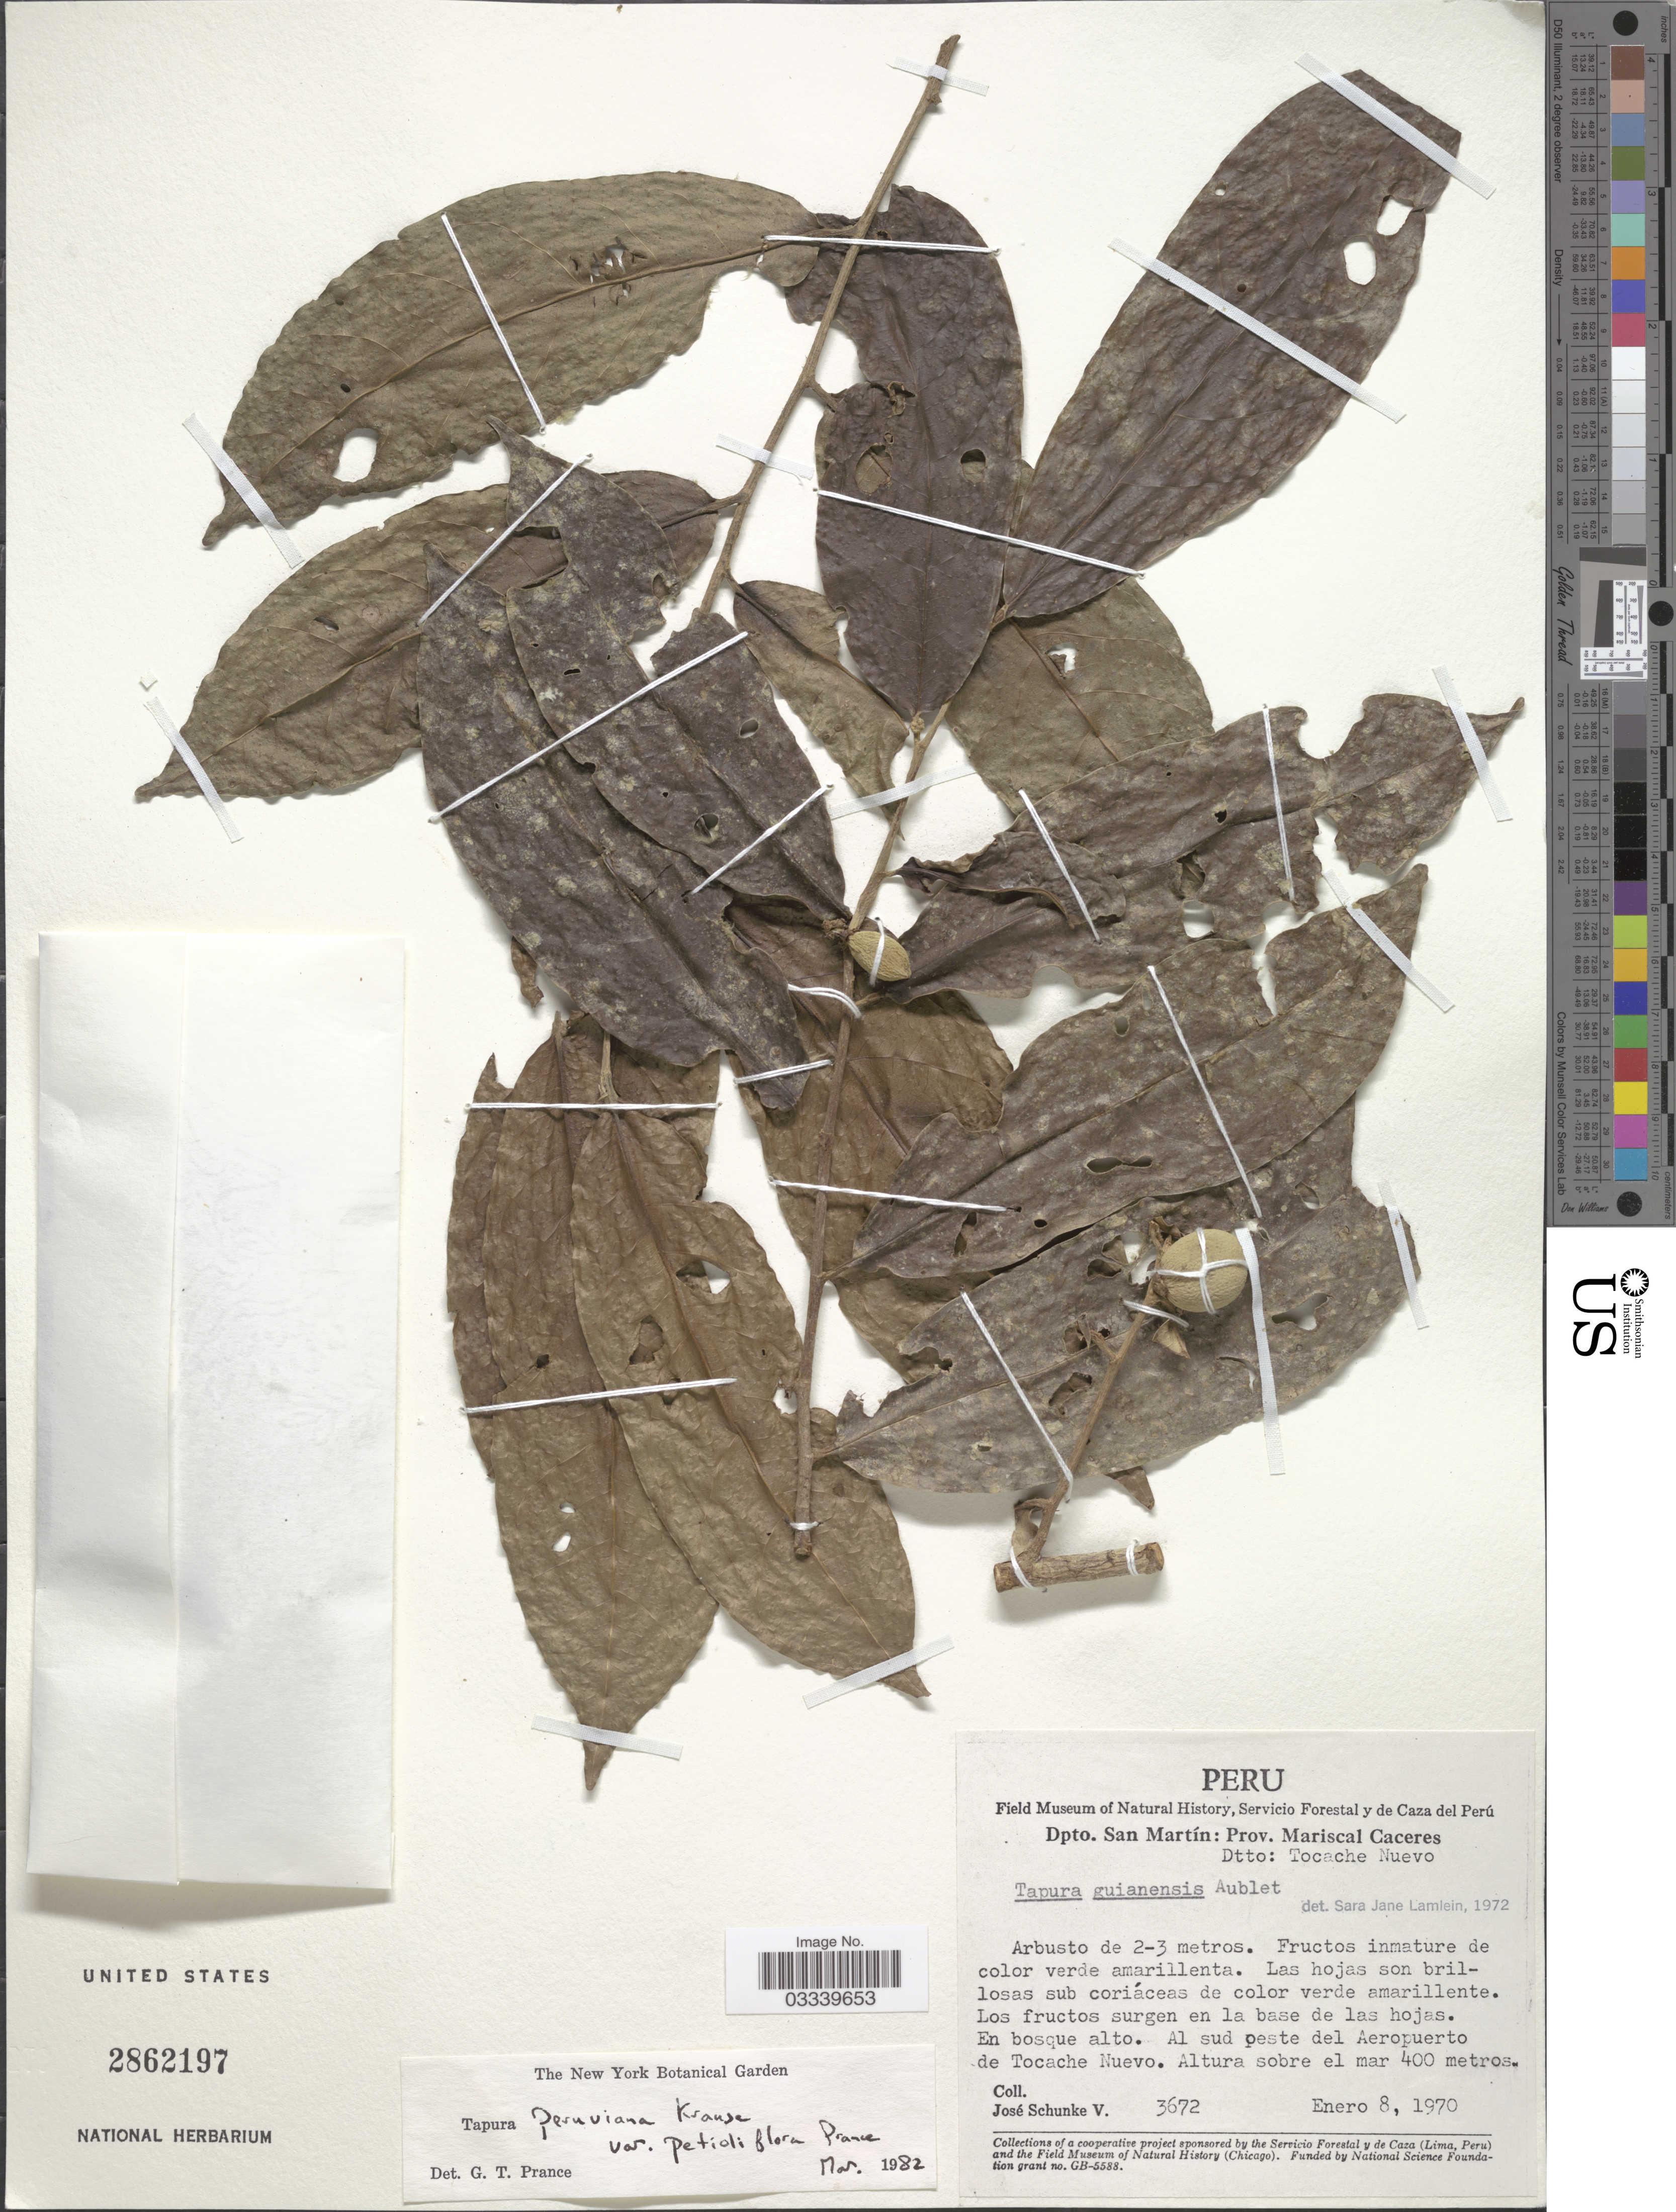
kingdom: Plantae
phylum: Tracheophyta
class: Magnoliopsida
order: Malpighiales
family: Dichapetalaceae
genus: Tapura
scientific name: Tapura peruviana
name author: K. Krause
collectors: J. Schunke Vigo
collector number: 3672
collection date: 1970-01-08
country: Peru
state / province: San Martín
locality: Dpto. San Martin: Prov. Mariscal Caceras Dtto: Tocache Nuevo. Los fructos surgen en la base de las hojas. En bosque alto. Al sud oeste del Aeropuerto de Tocache Nuevo.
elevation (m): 400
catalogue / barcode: US 2862197